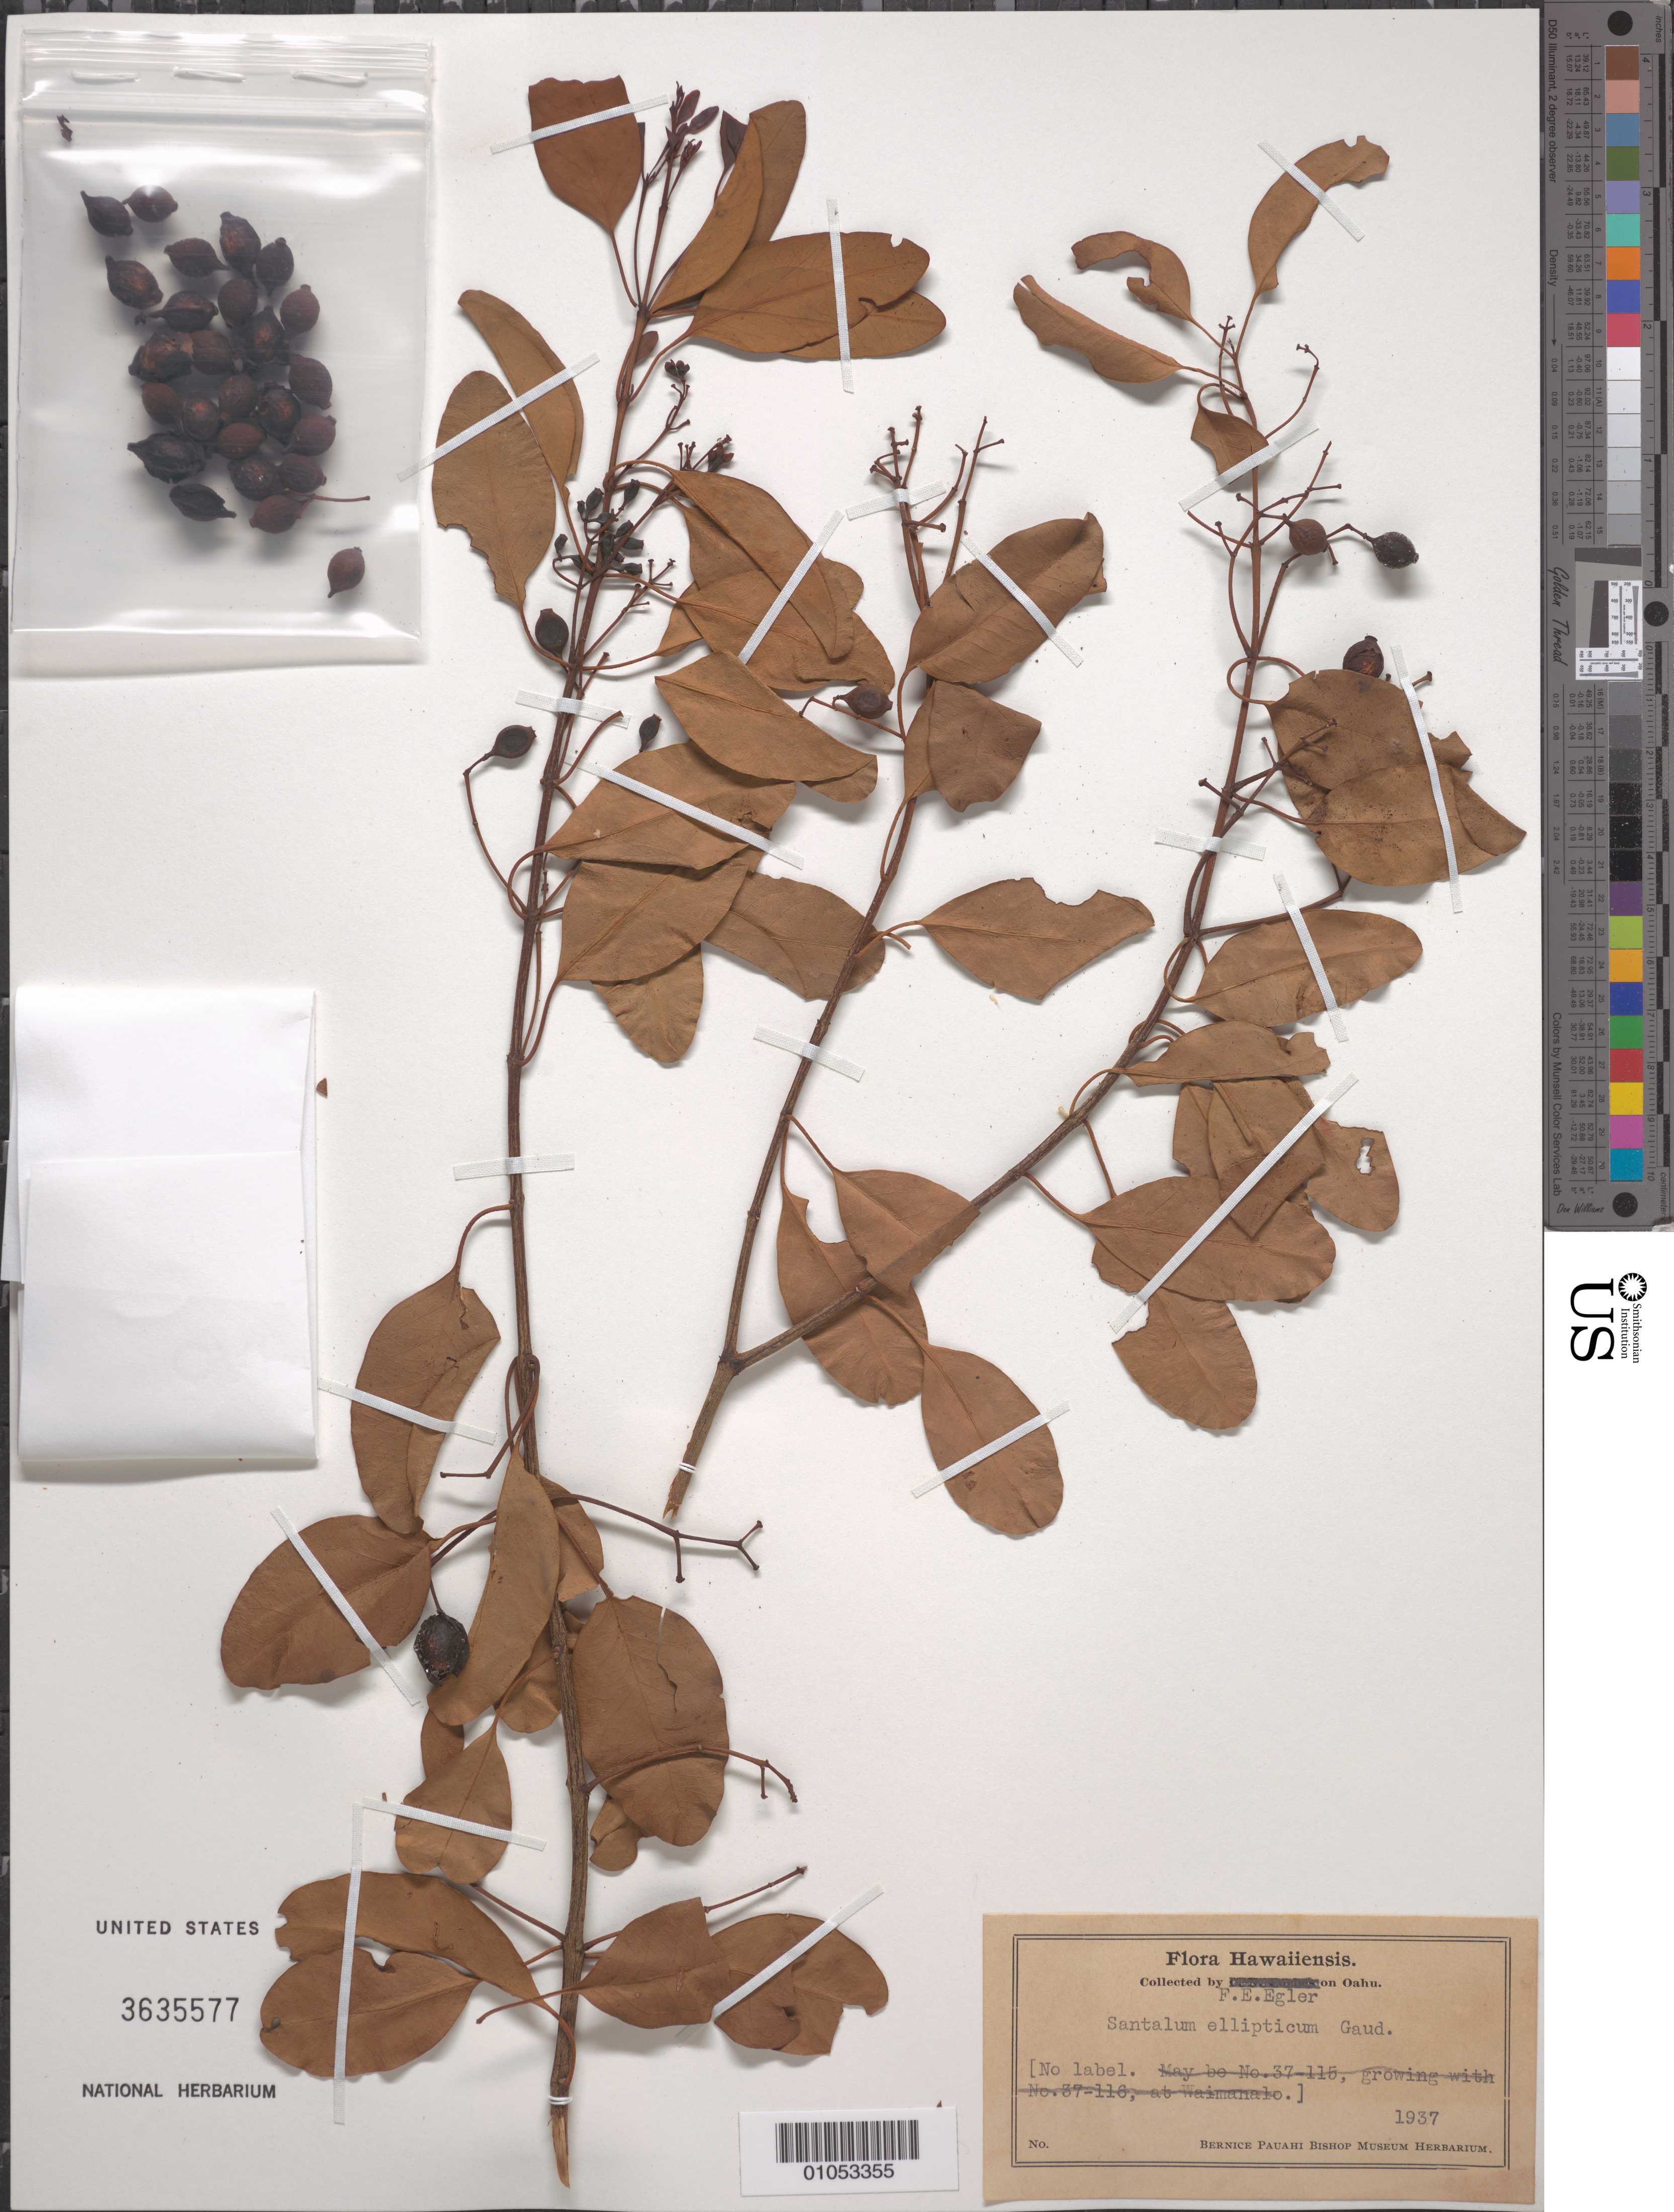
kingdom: Plantae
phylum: Tracheophyta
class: Magnoliopsida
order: Santalales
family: Santalaceae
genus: Santalum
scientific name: Santalum ellipticum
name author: Gaudich.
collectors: F. Egler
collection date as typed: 1937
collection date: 1937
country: United States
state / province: Hawaii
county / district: Honolulu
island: Oahu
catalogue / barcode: US 3635577